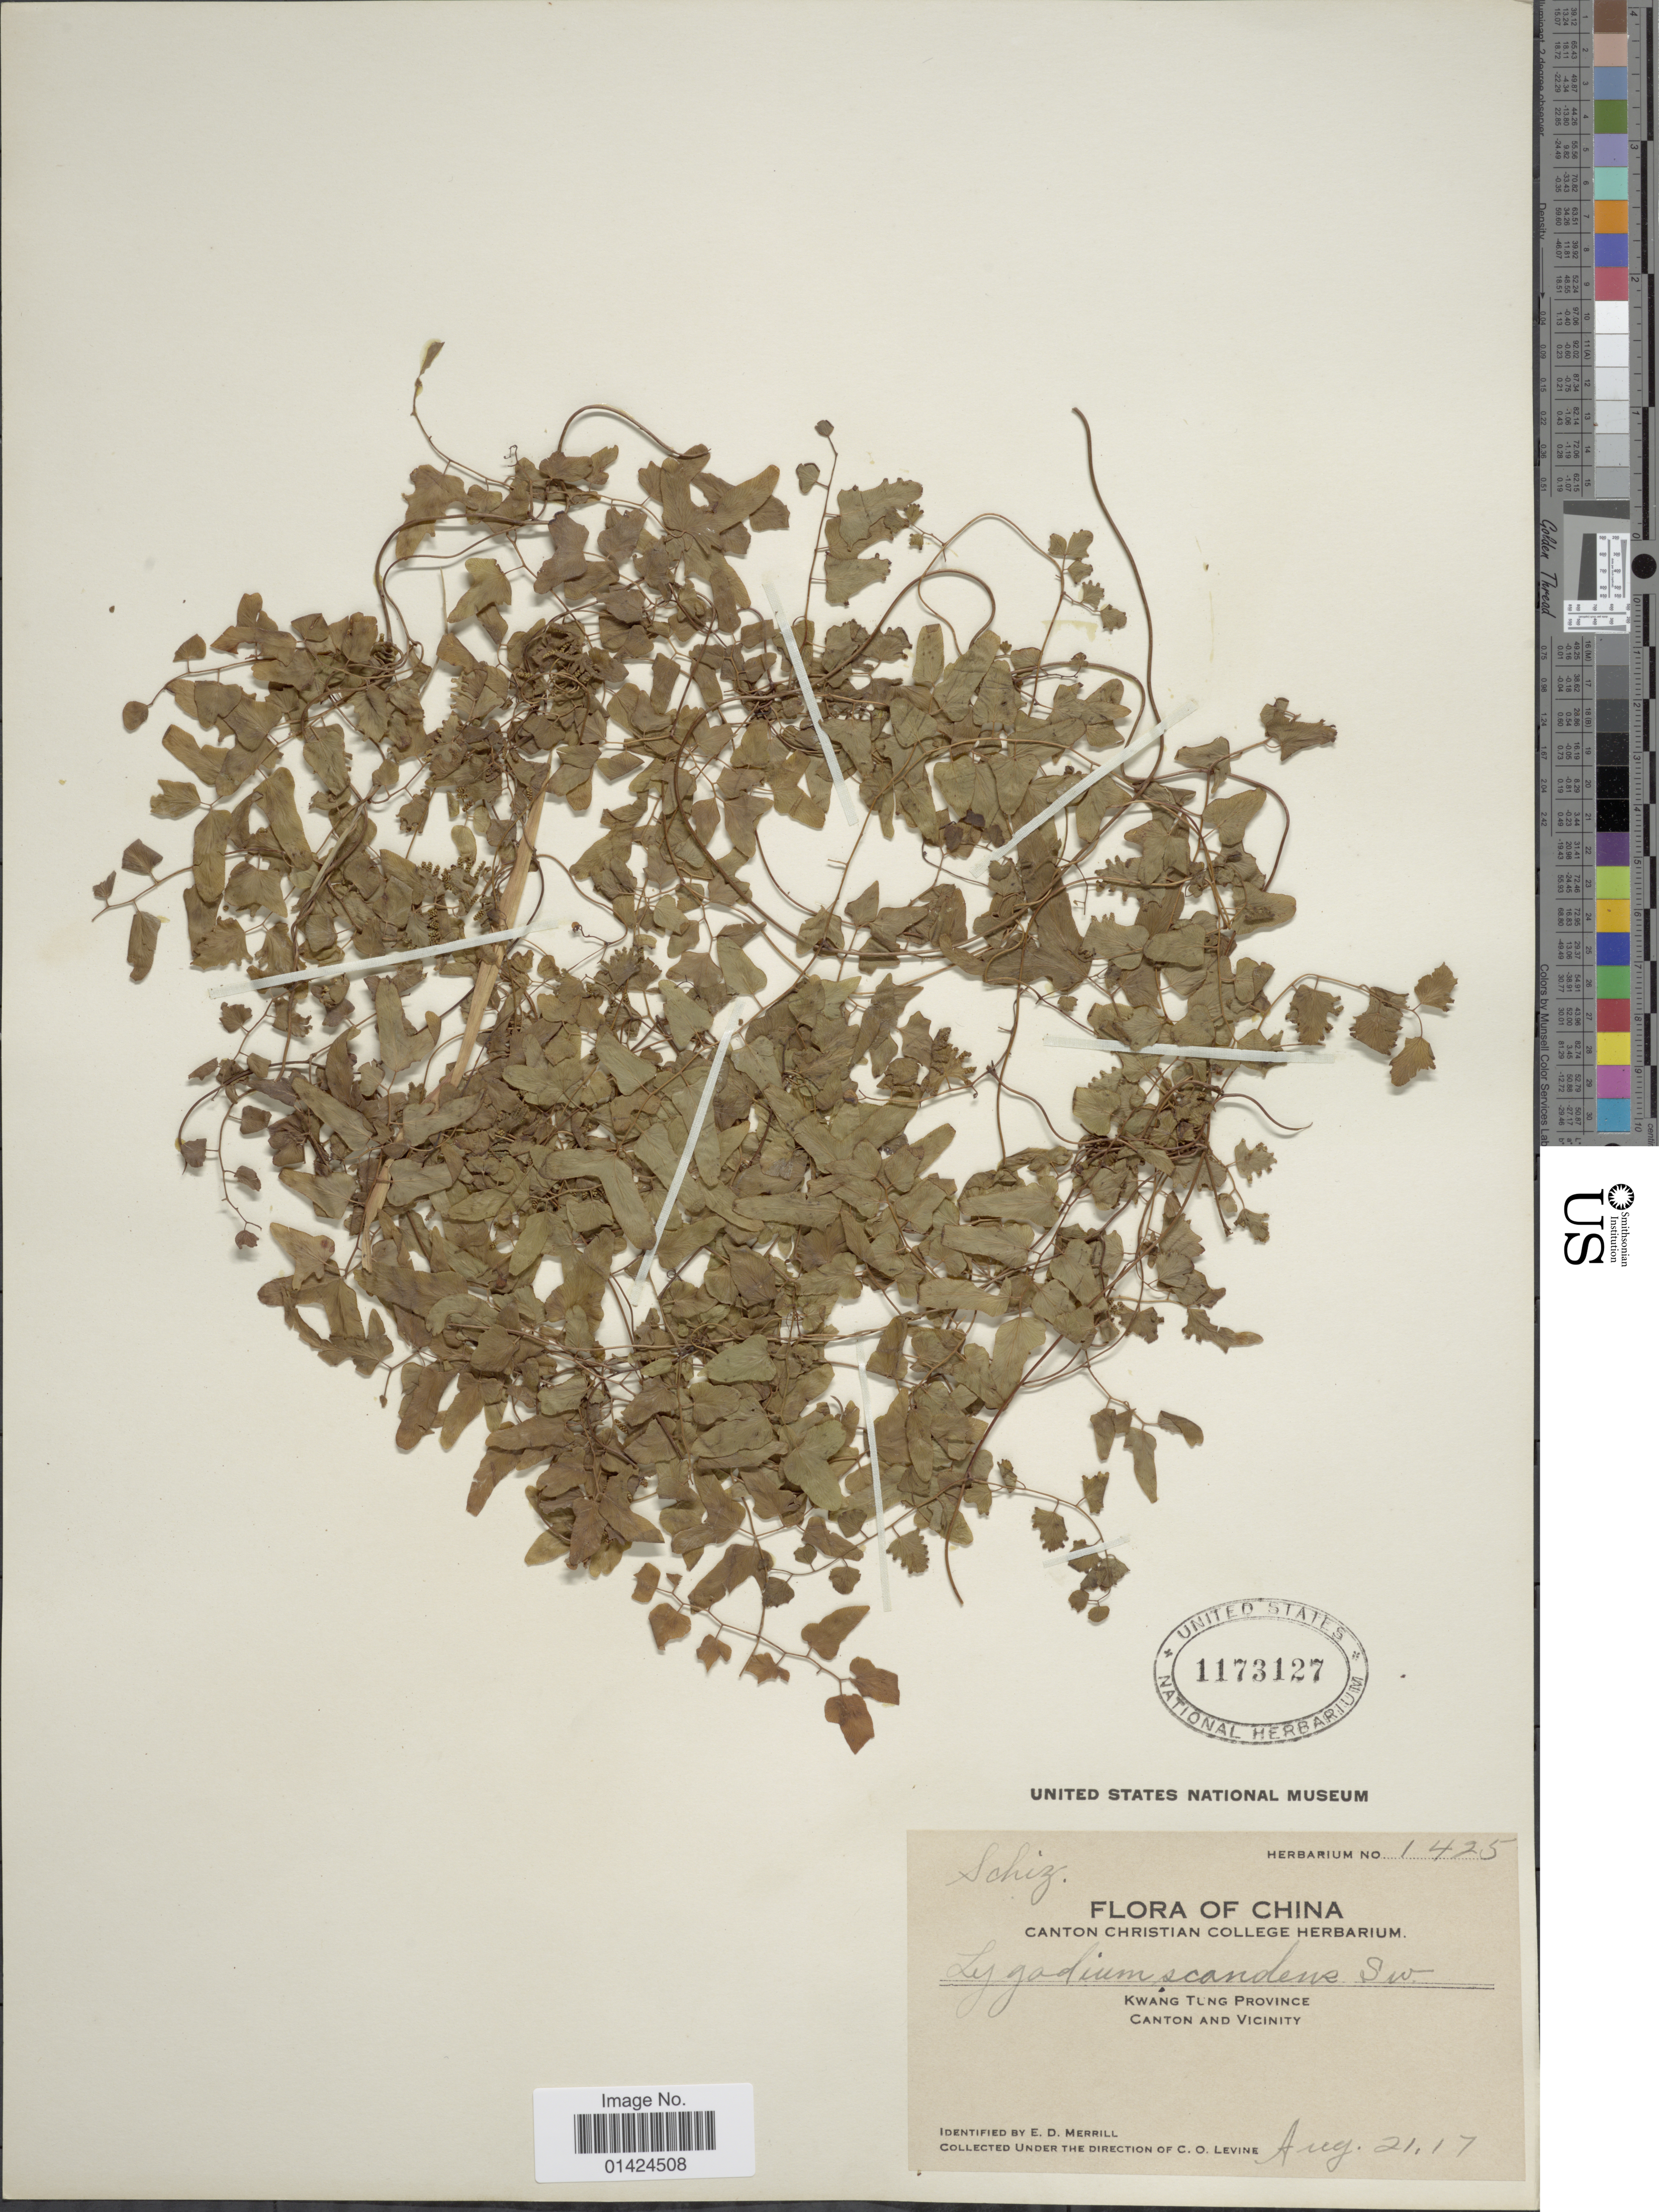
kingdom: Plantae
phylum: Tracheophyta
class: Polypodiopsida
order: Schizaeales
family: Lygodiaceae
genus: Lygodium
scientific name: Lygodium microphyllum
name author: (Cav.) R. Br.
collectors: C. O. Levine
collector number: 1425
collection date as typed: Transcribed d/m/y: 21/8/17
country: China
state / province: Guangdong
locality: Kwang Tung Province. Canton and Vicinity.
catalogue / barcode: US 1173127